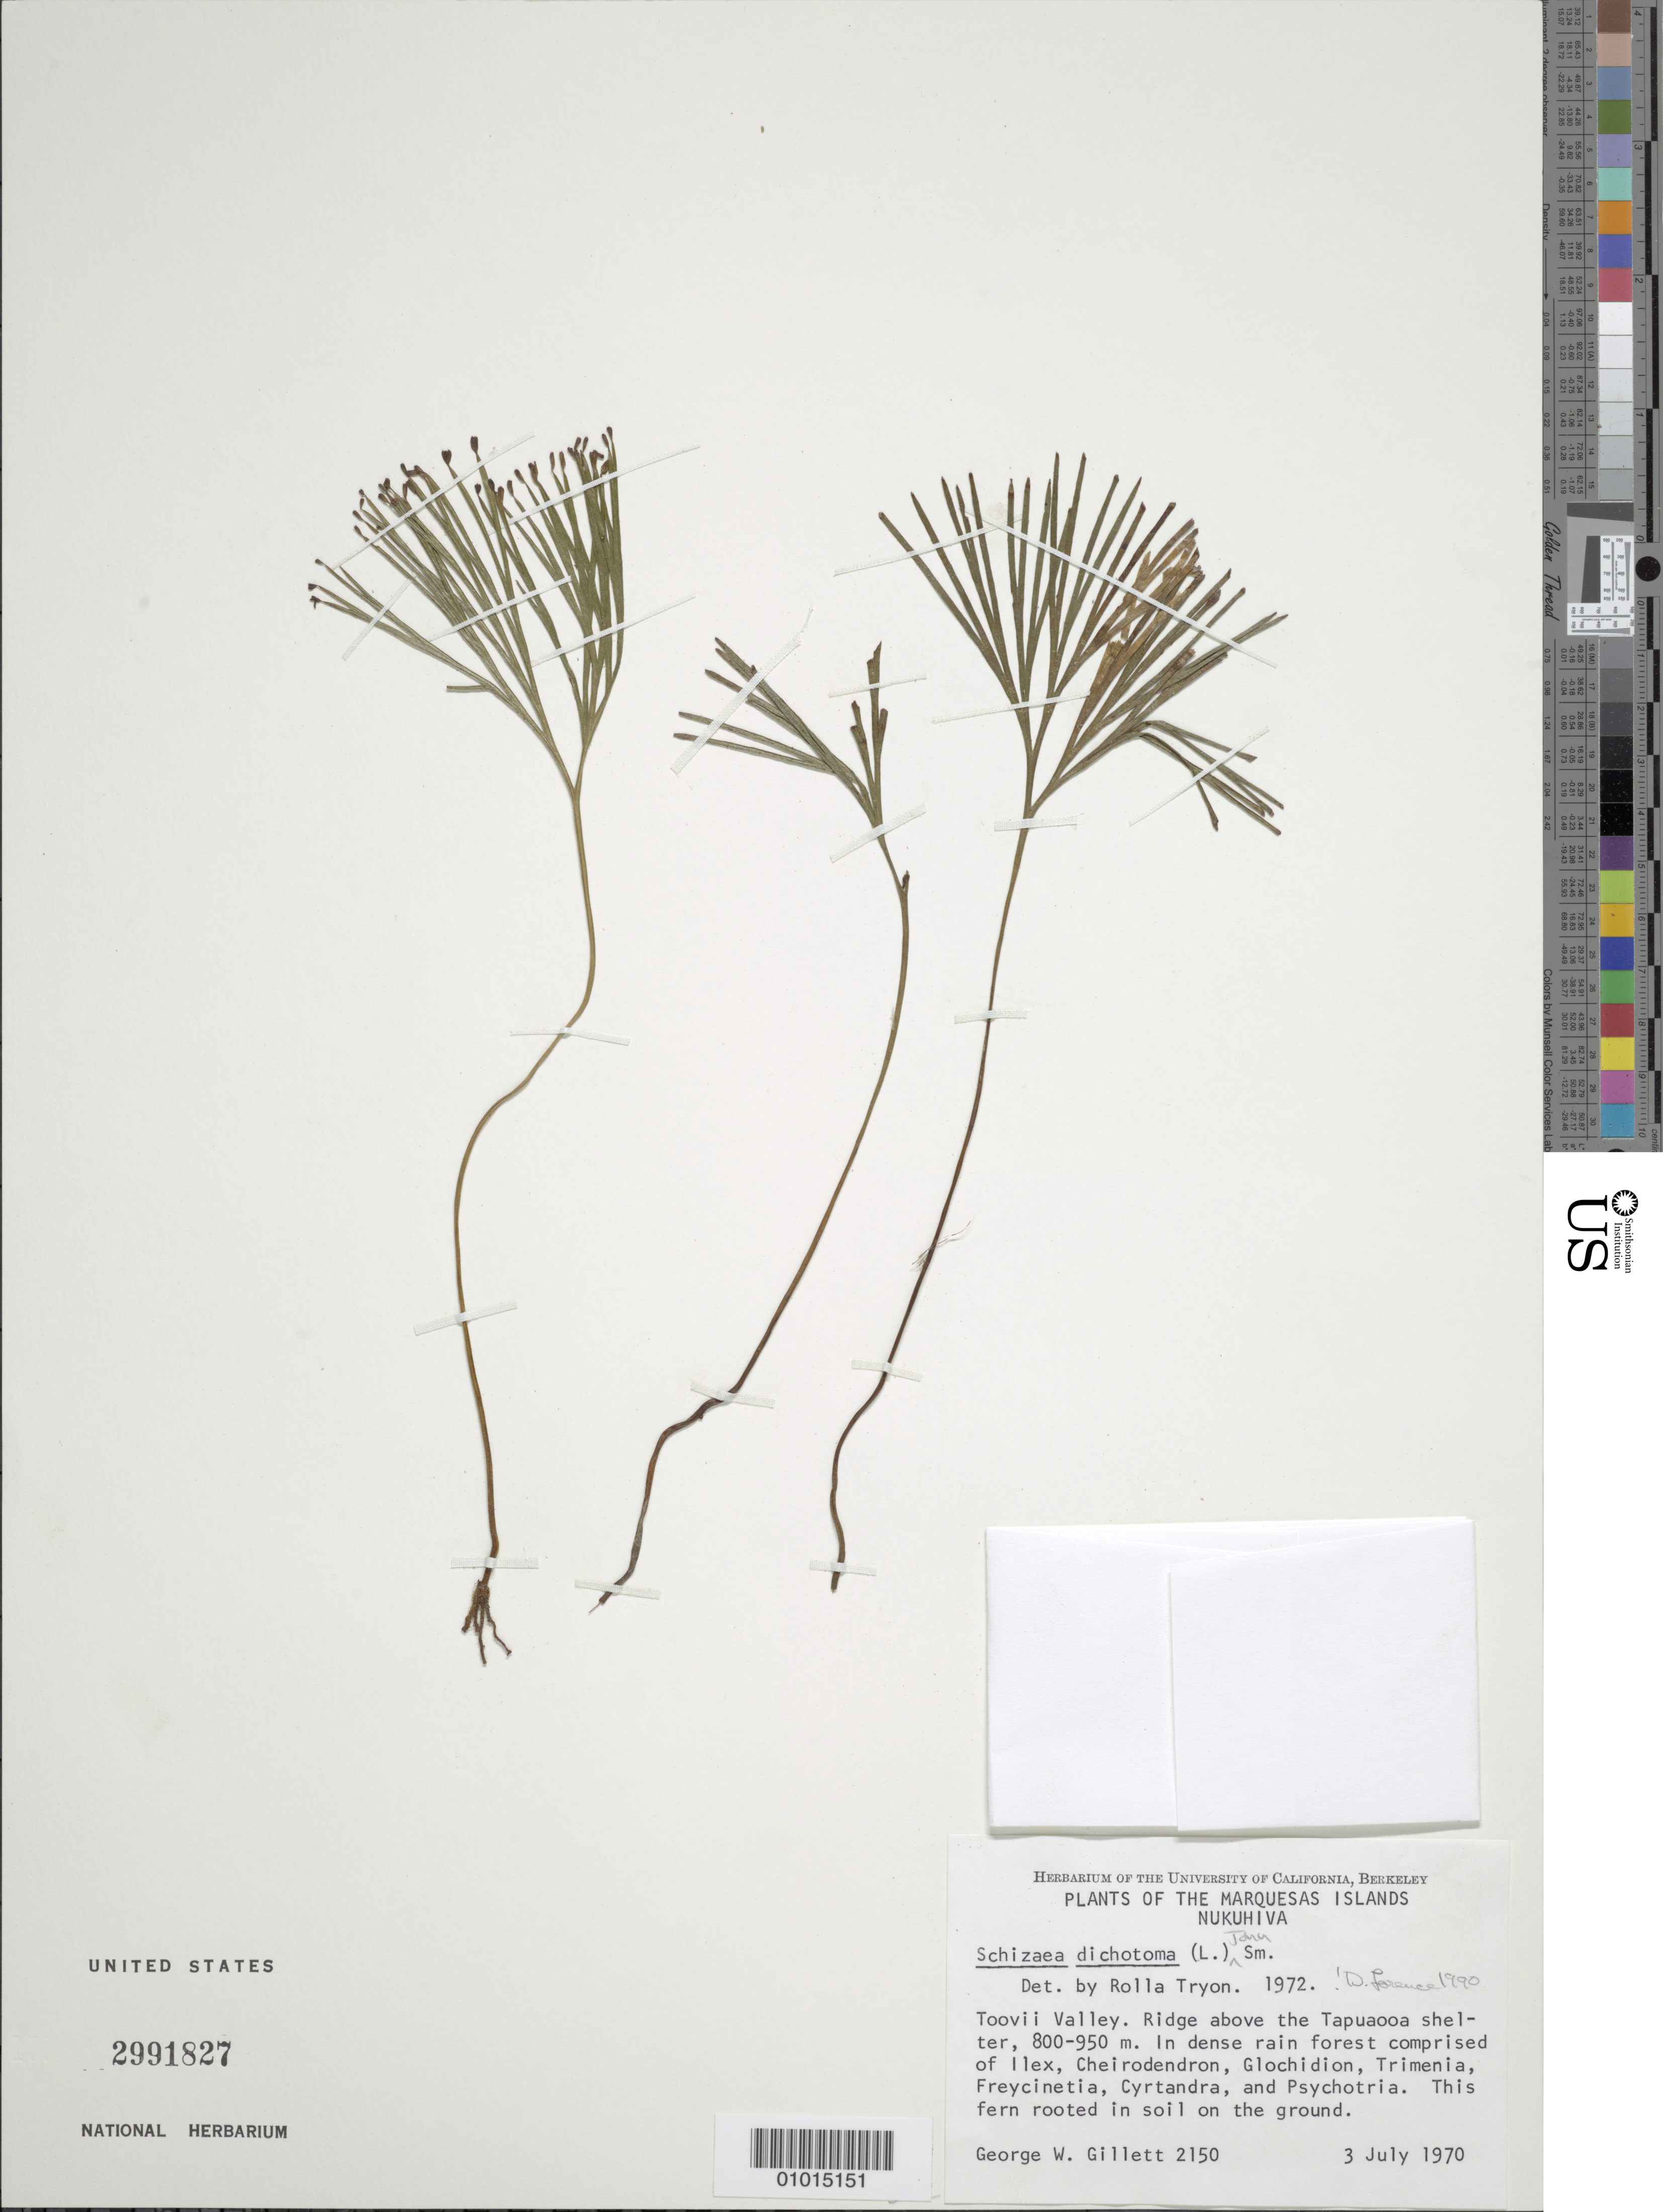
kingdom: Plantae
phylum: Tracheophyta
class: Polypodiopsida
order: Schizaeales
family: Schizaeaceae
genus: Schizaea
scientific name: Schizaea dichotoma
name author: (L.) J. Sm.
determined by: Sachet, M.-H.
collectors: G. Gillett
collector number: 2150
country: French Polynesia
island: Nuku Hiva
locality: Toovii Valley; ridge above the Tapuaooa shelter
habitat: In dense rain forest comprised of Ilex, Cheirodendron, Glochidion, Trimenia, Freycinetia, Cyrtandra, and Psychotria; Fern rooted in soil on the ground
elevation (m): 800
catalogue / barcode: US 2991827